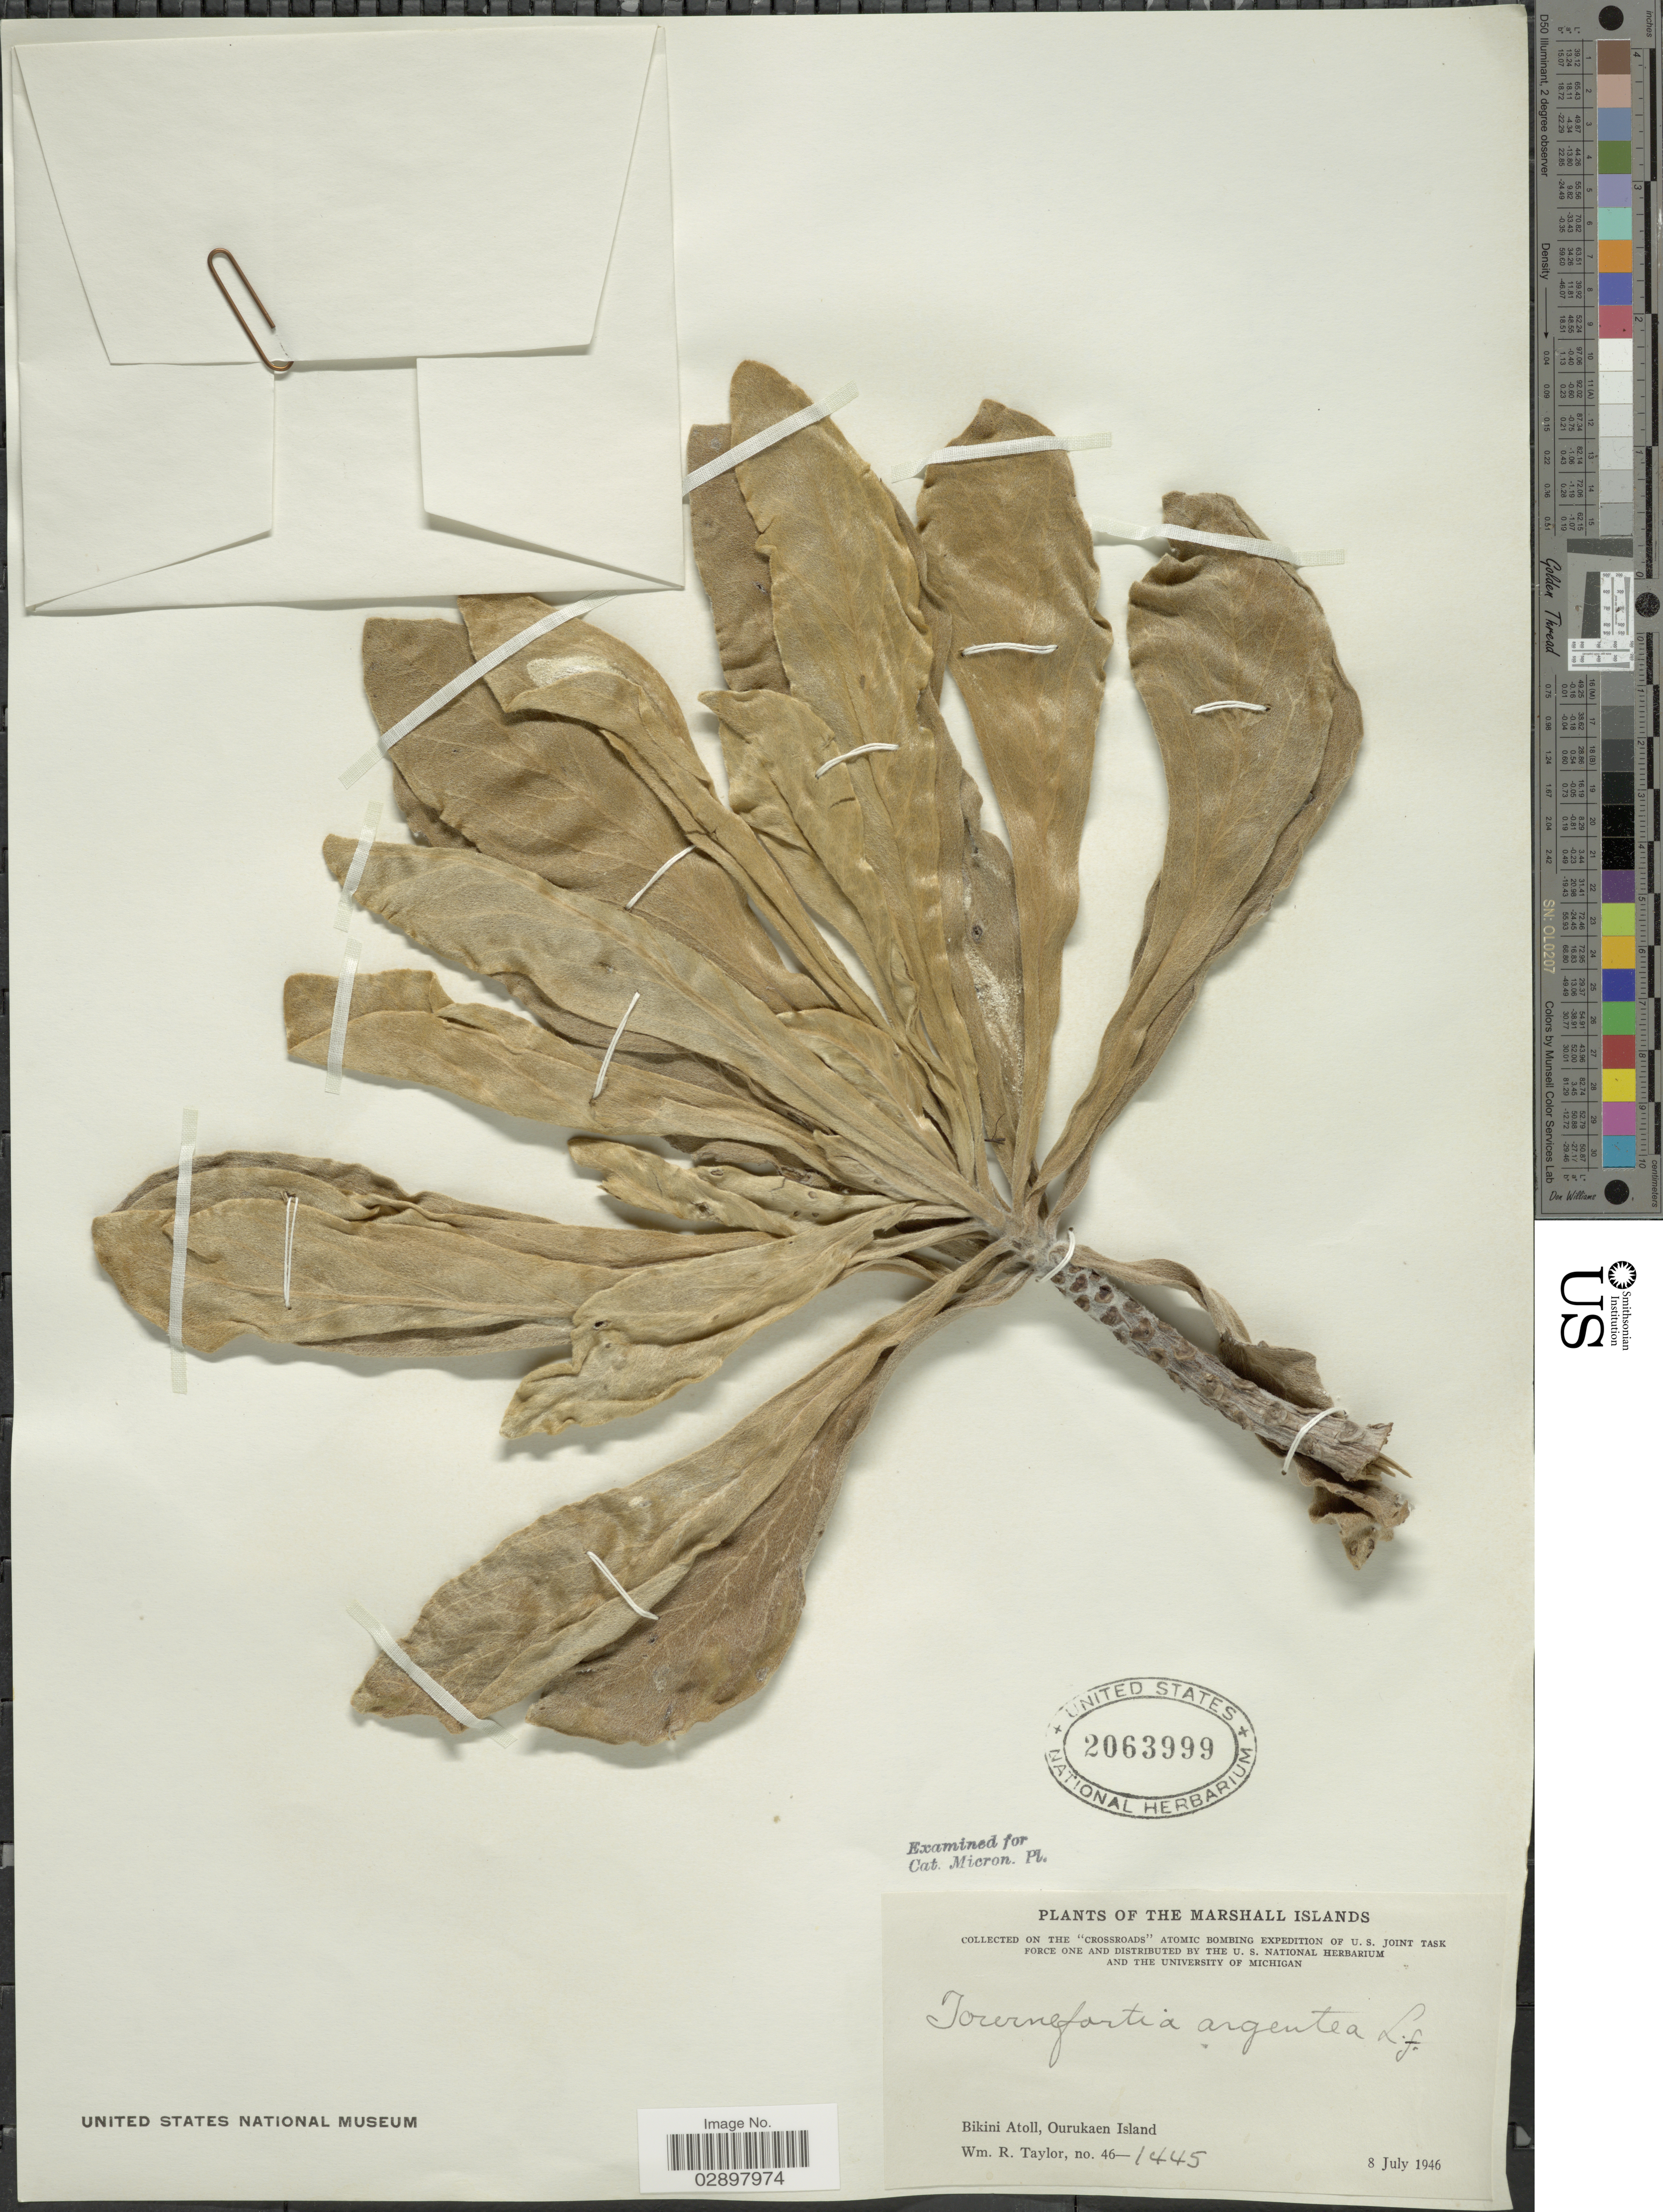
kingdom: Plantae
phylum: Tracheophyta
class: Magnoliopsida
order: Boraginales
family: Heliotropiaceae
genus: Heliotropium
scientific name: Heliotropium arboreum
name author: (Blanco) Mabberley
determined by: Wagner, W. L., (BOT), Smithsonian Institution - National Museum of Natural History (UNITED STATES)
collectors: W. R. Taylor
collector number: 46-1445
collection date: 1946-07-08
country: Marshall Islands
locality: Bikini Atoll, Ourukaen Island.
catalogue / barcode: US 2063999